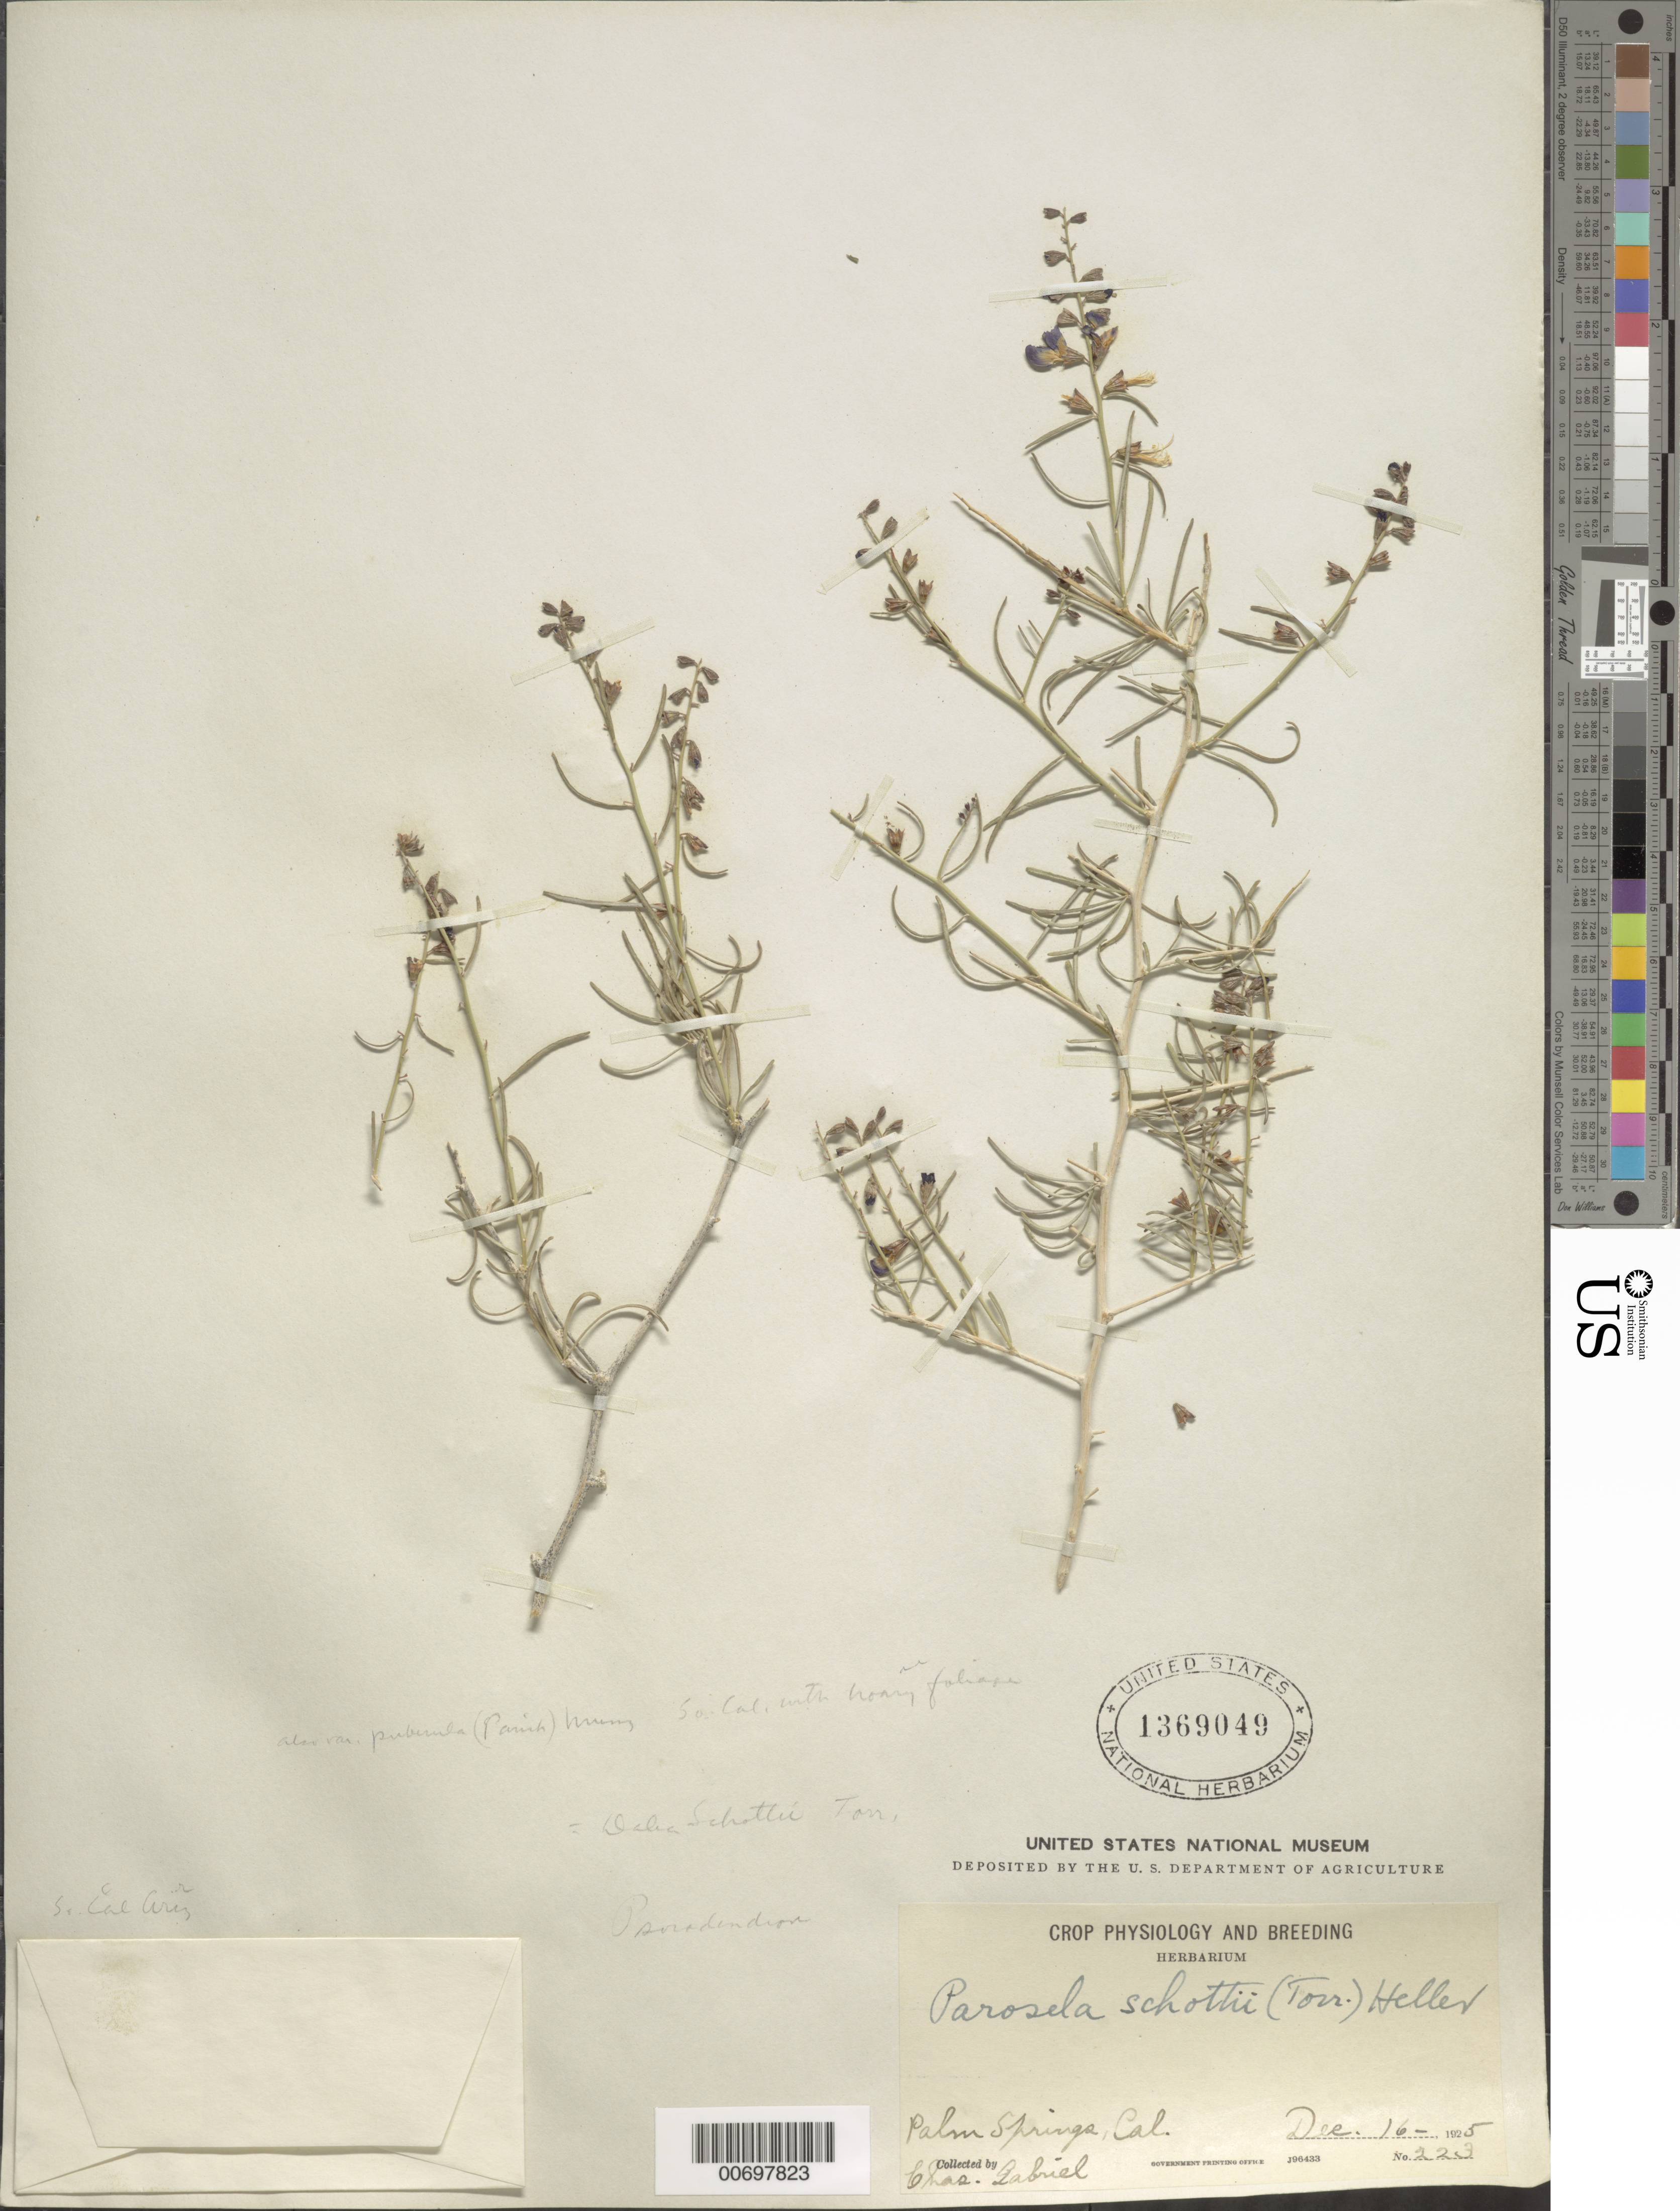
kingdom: Plantae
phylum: Tracheophyta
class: Magnoliopsida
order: Fabales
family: Fabaceae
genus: Psorothamnus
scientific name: Psorothamnus schottii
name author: (Torr.) Barneby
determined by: Strong, M. T., (US), Smithsonian Institution - National Museum of Natural History (UNITED STATES)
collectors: C. Gabriel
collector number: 223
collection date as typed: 16 Dec 1925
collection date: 1925-12-16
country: United States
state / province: California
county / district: Riverside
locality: Palm Springs.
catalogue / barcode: US 1369049